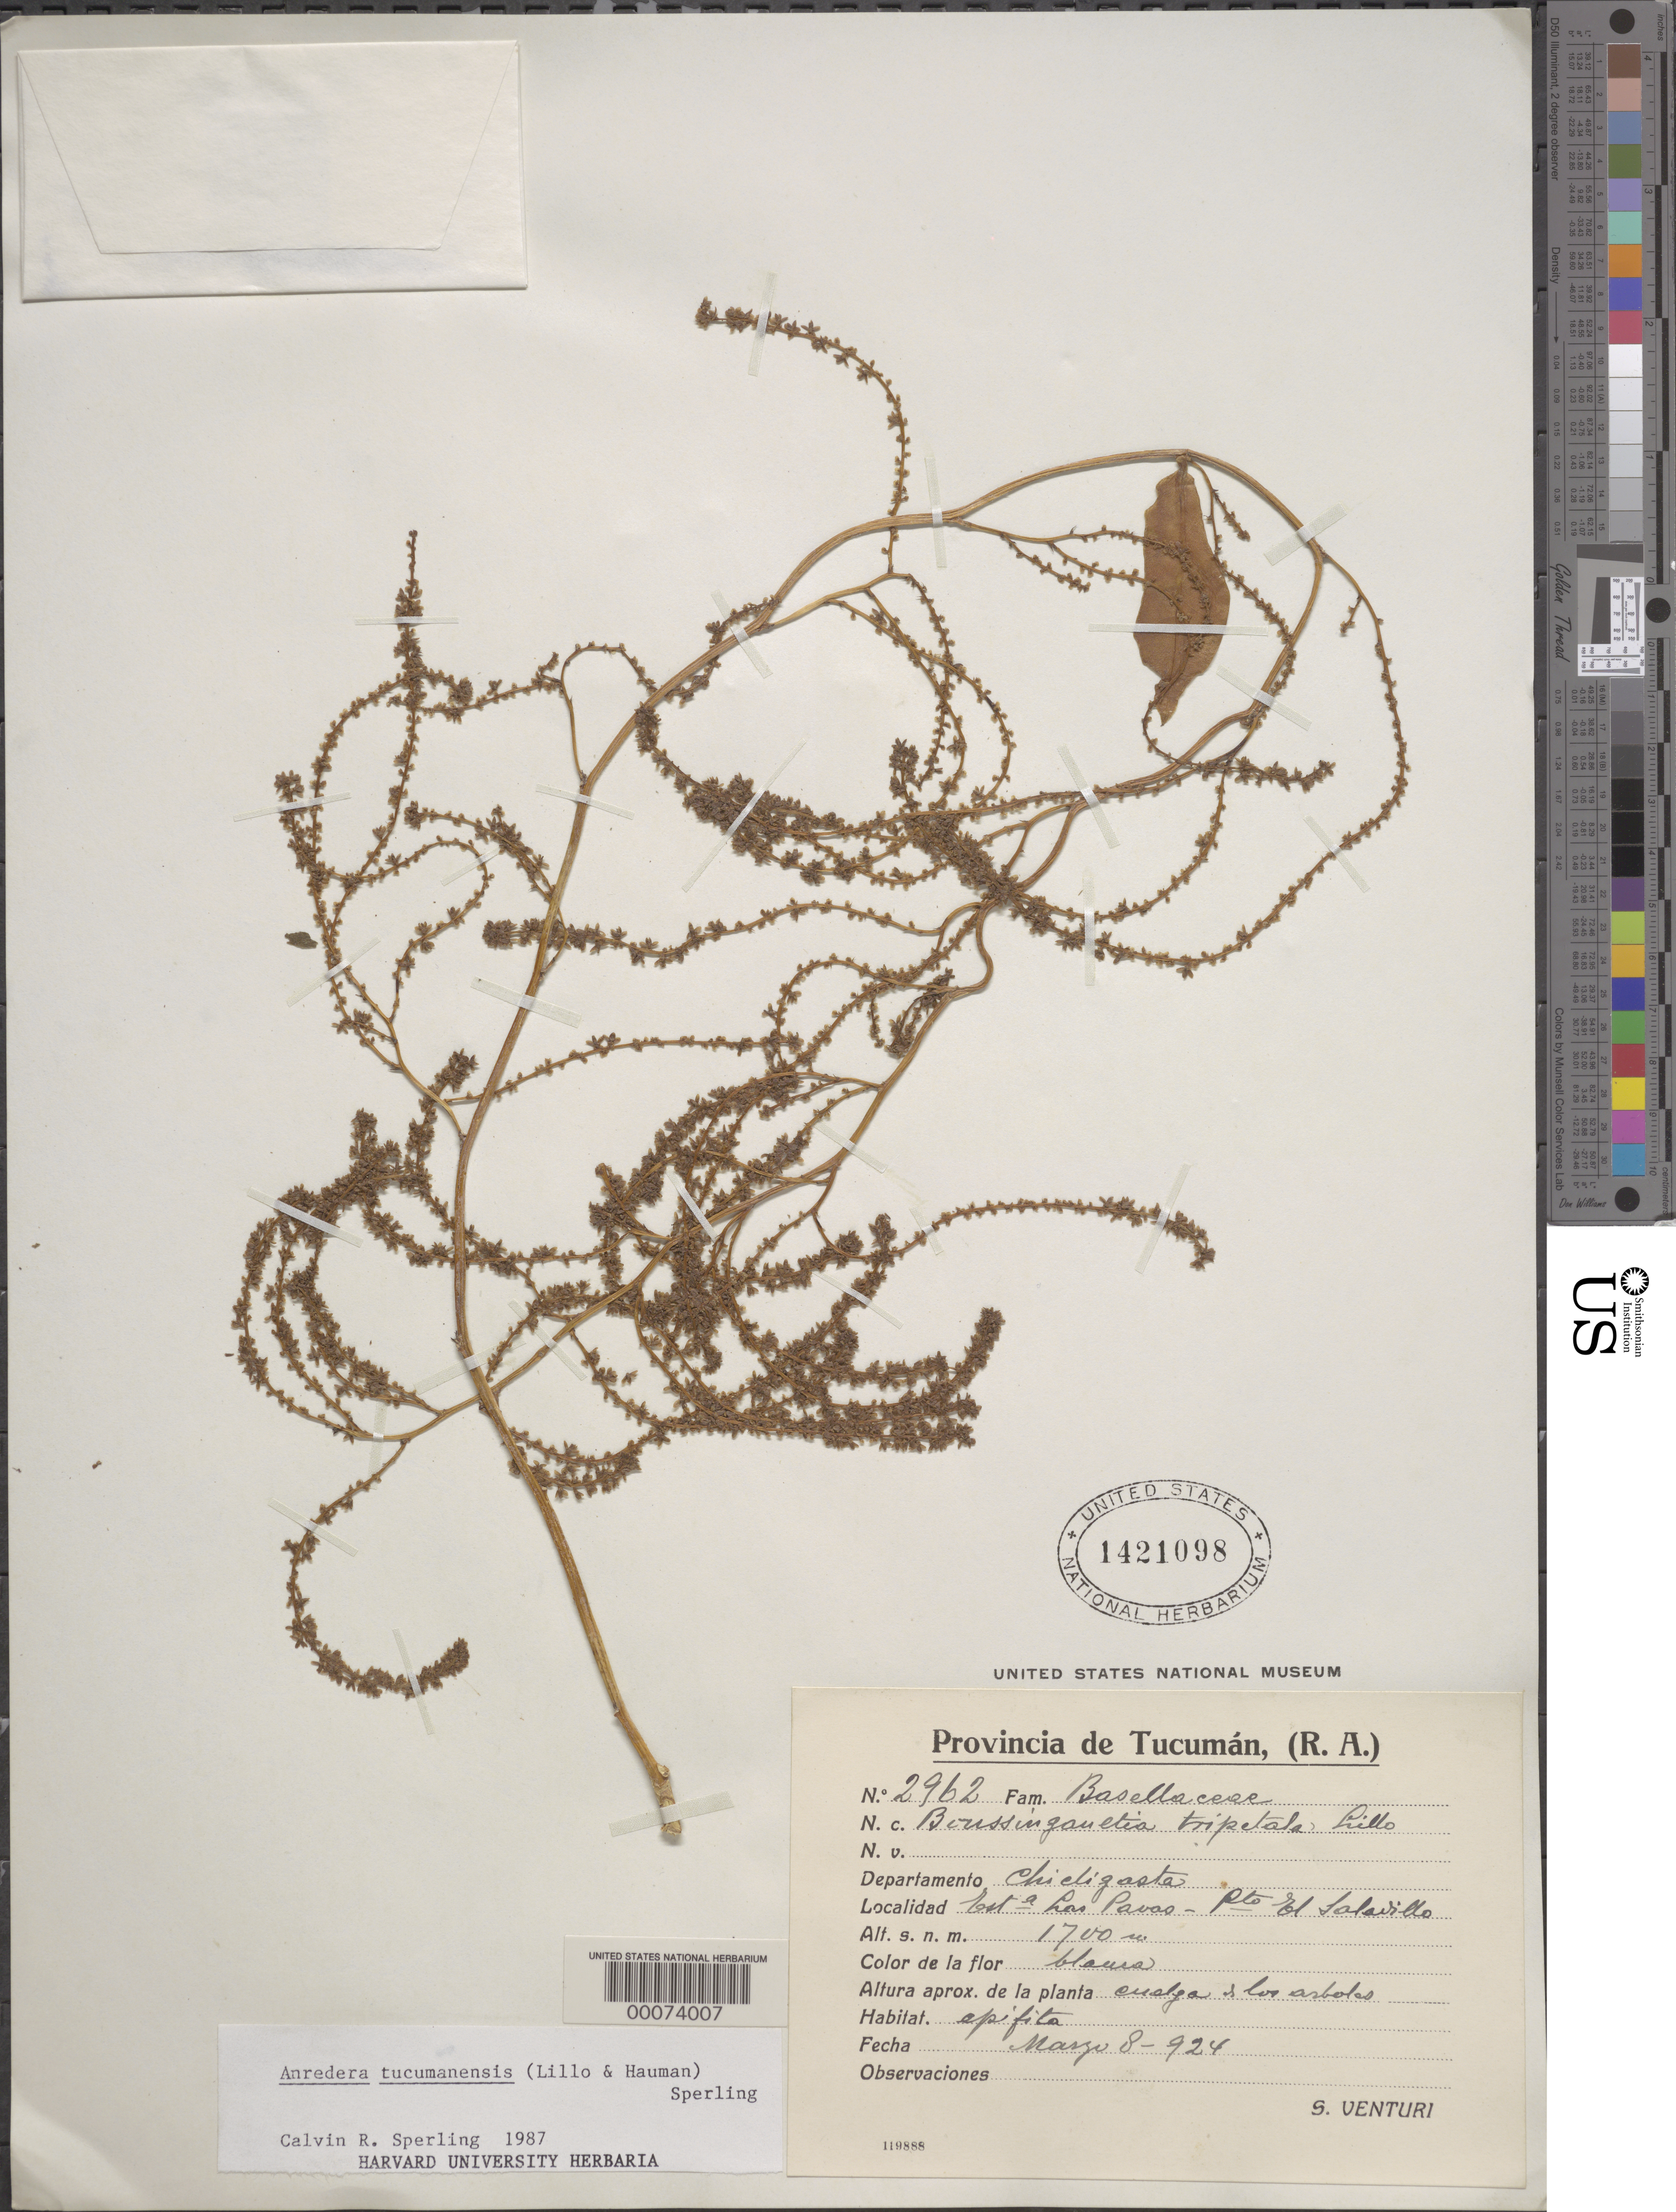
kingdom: Plantae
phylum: Tracheophyta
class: Magnoliopsida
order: Caryophyllales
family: Basellaceae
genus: Anredera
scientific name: Anredera tucumanensis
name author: (Lillo & Hauman) Sperling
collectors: S. Venturi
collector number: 2962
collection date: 1924-03-08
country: Argentina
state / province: Tucuman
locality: Departamento Chicligasta. Esta Las Pavas - Pto El Saladillo.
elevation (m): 1700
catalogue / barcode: US 1421098